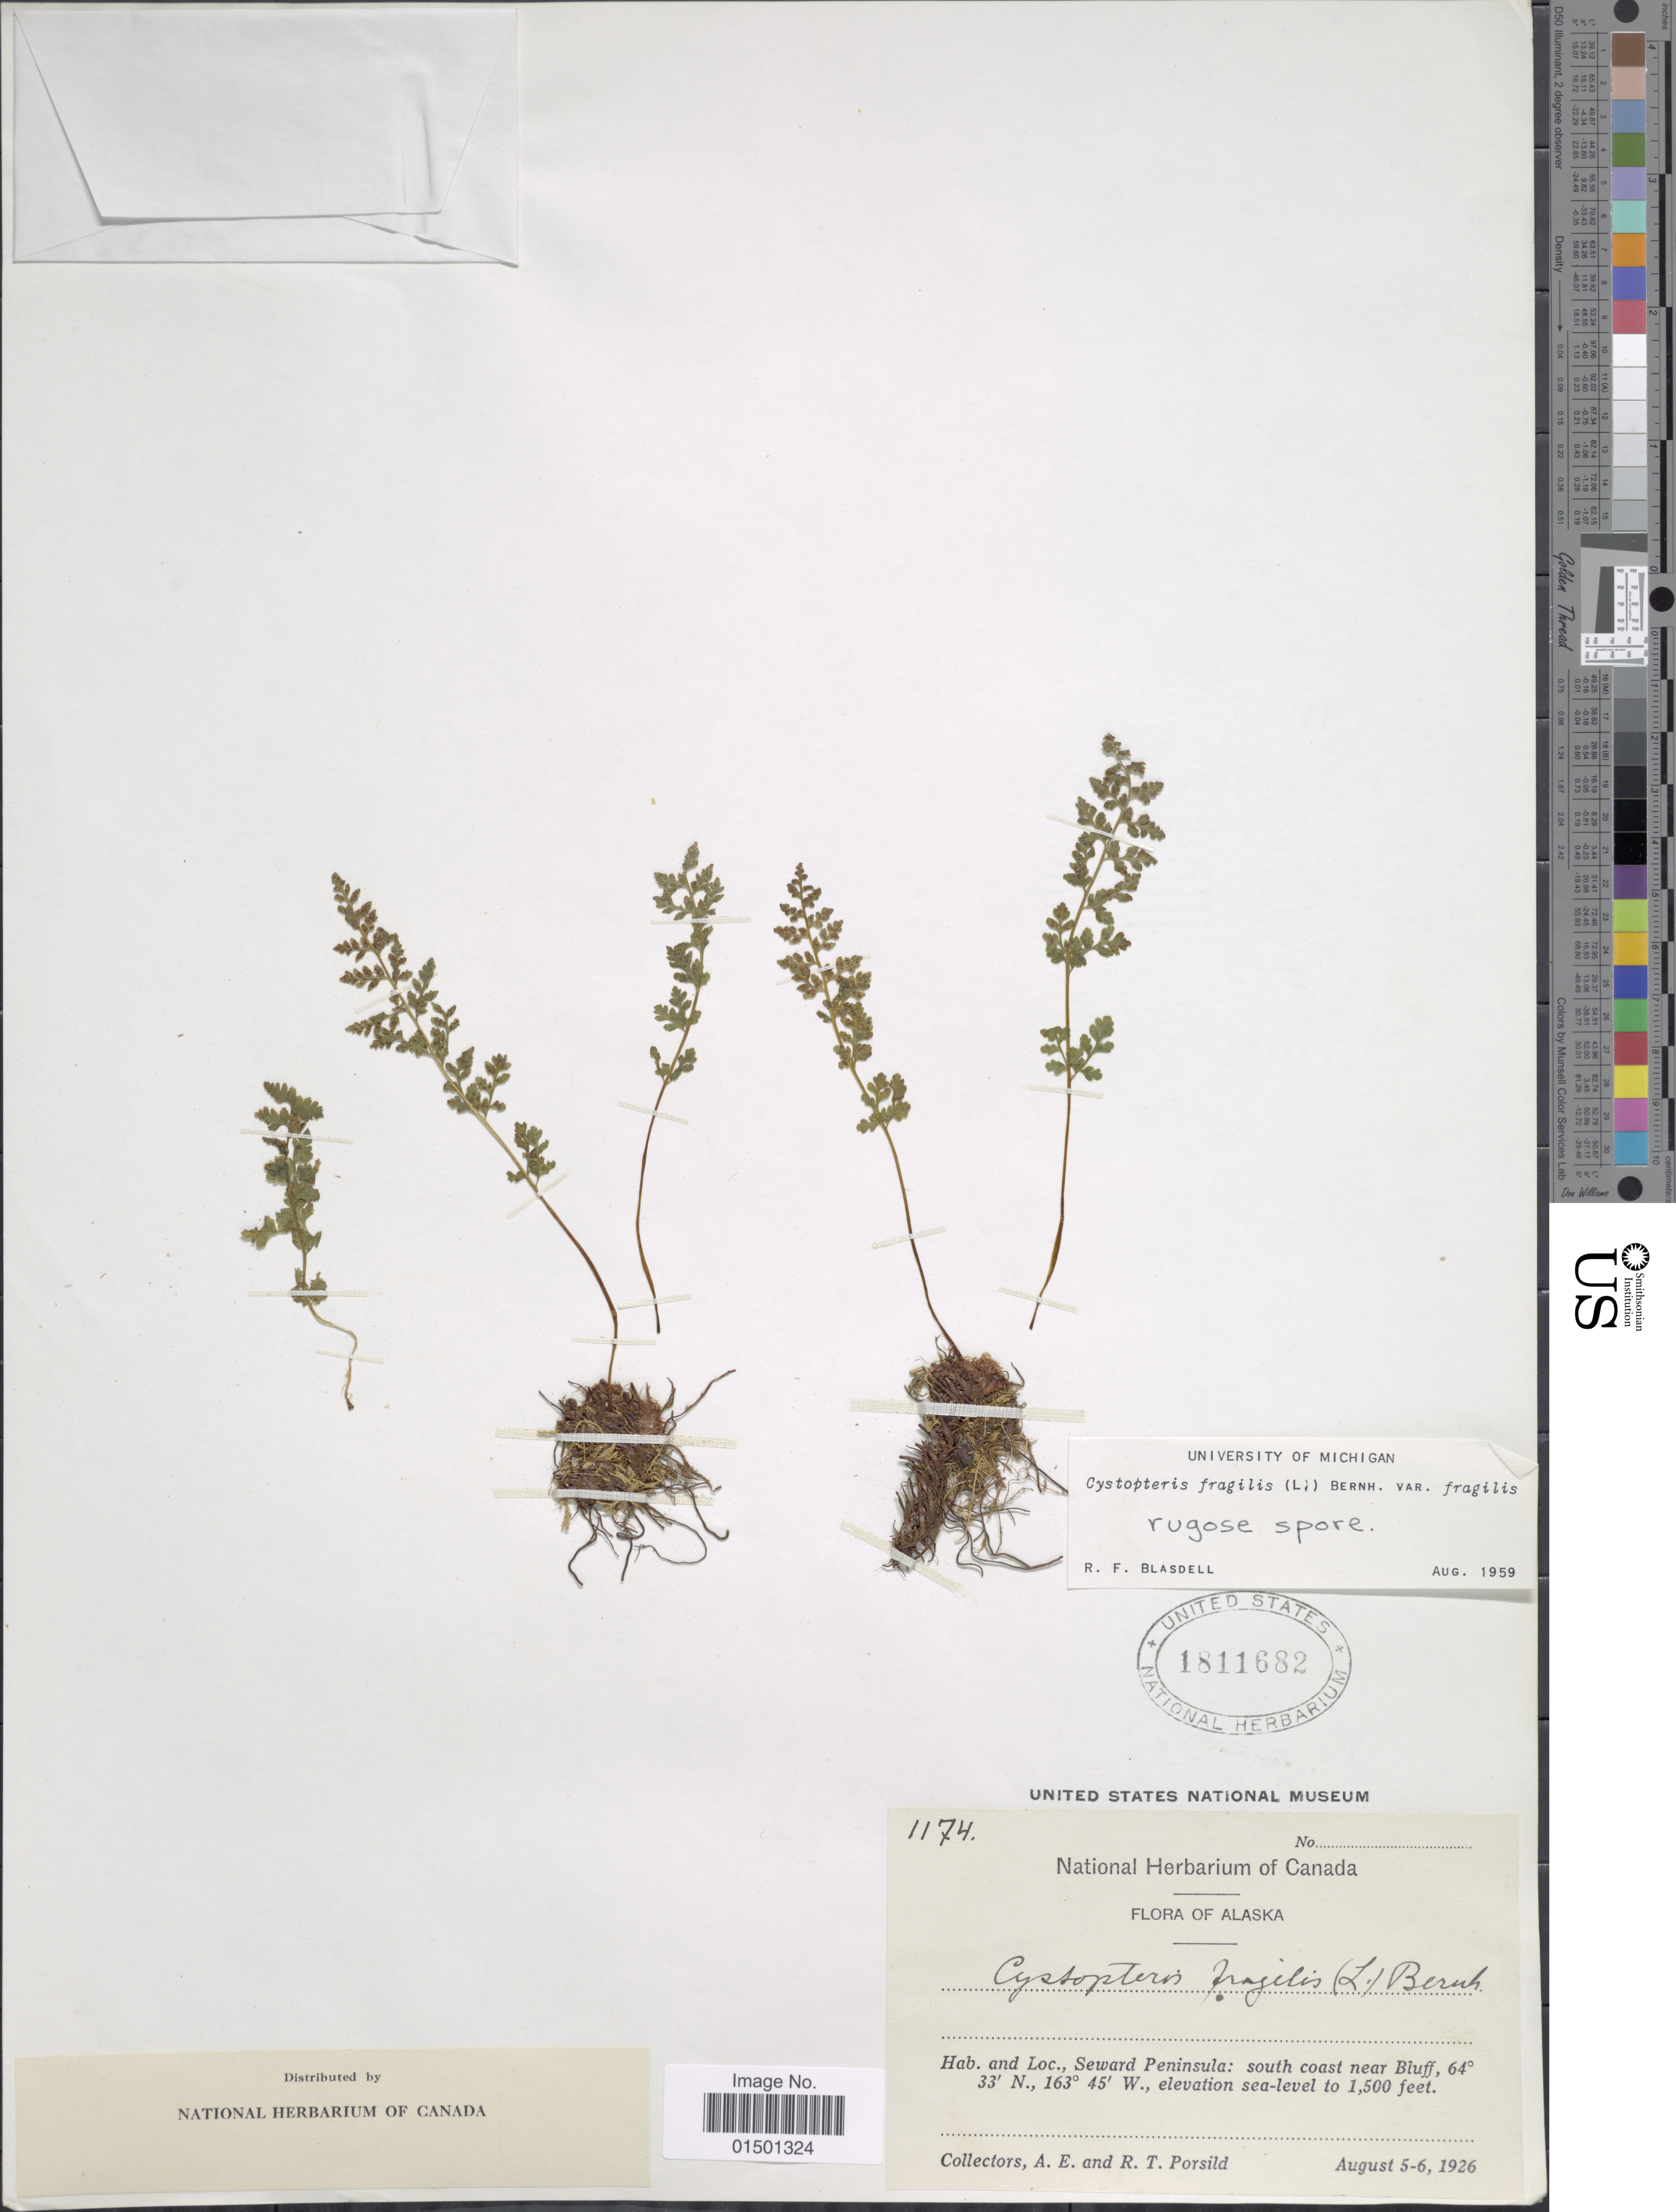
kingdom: Plantae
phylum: Tracheophyta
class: Polypodiopsida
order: Polypodiales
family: Cystopteridaceae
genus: Cystopteris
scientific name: Cystopteris fragilis var. dickieana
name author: B. Boivin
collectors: A. E. Porsild & R. T. Porsild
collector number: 1174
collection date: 1926-08-05/1926-08-06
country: United States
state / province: Alaska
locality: Seward Peninsula: south coast near Bluff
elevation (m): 457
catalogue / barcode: US 1811682